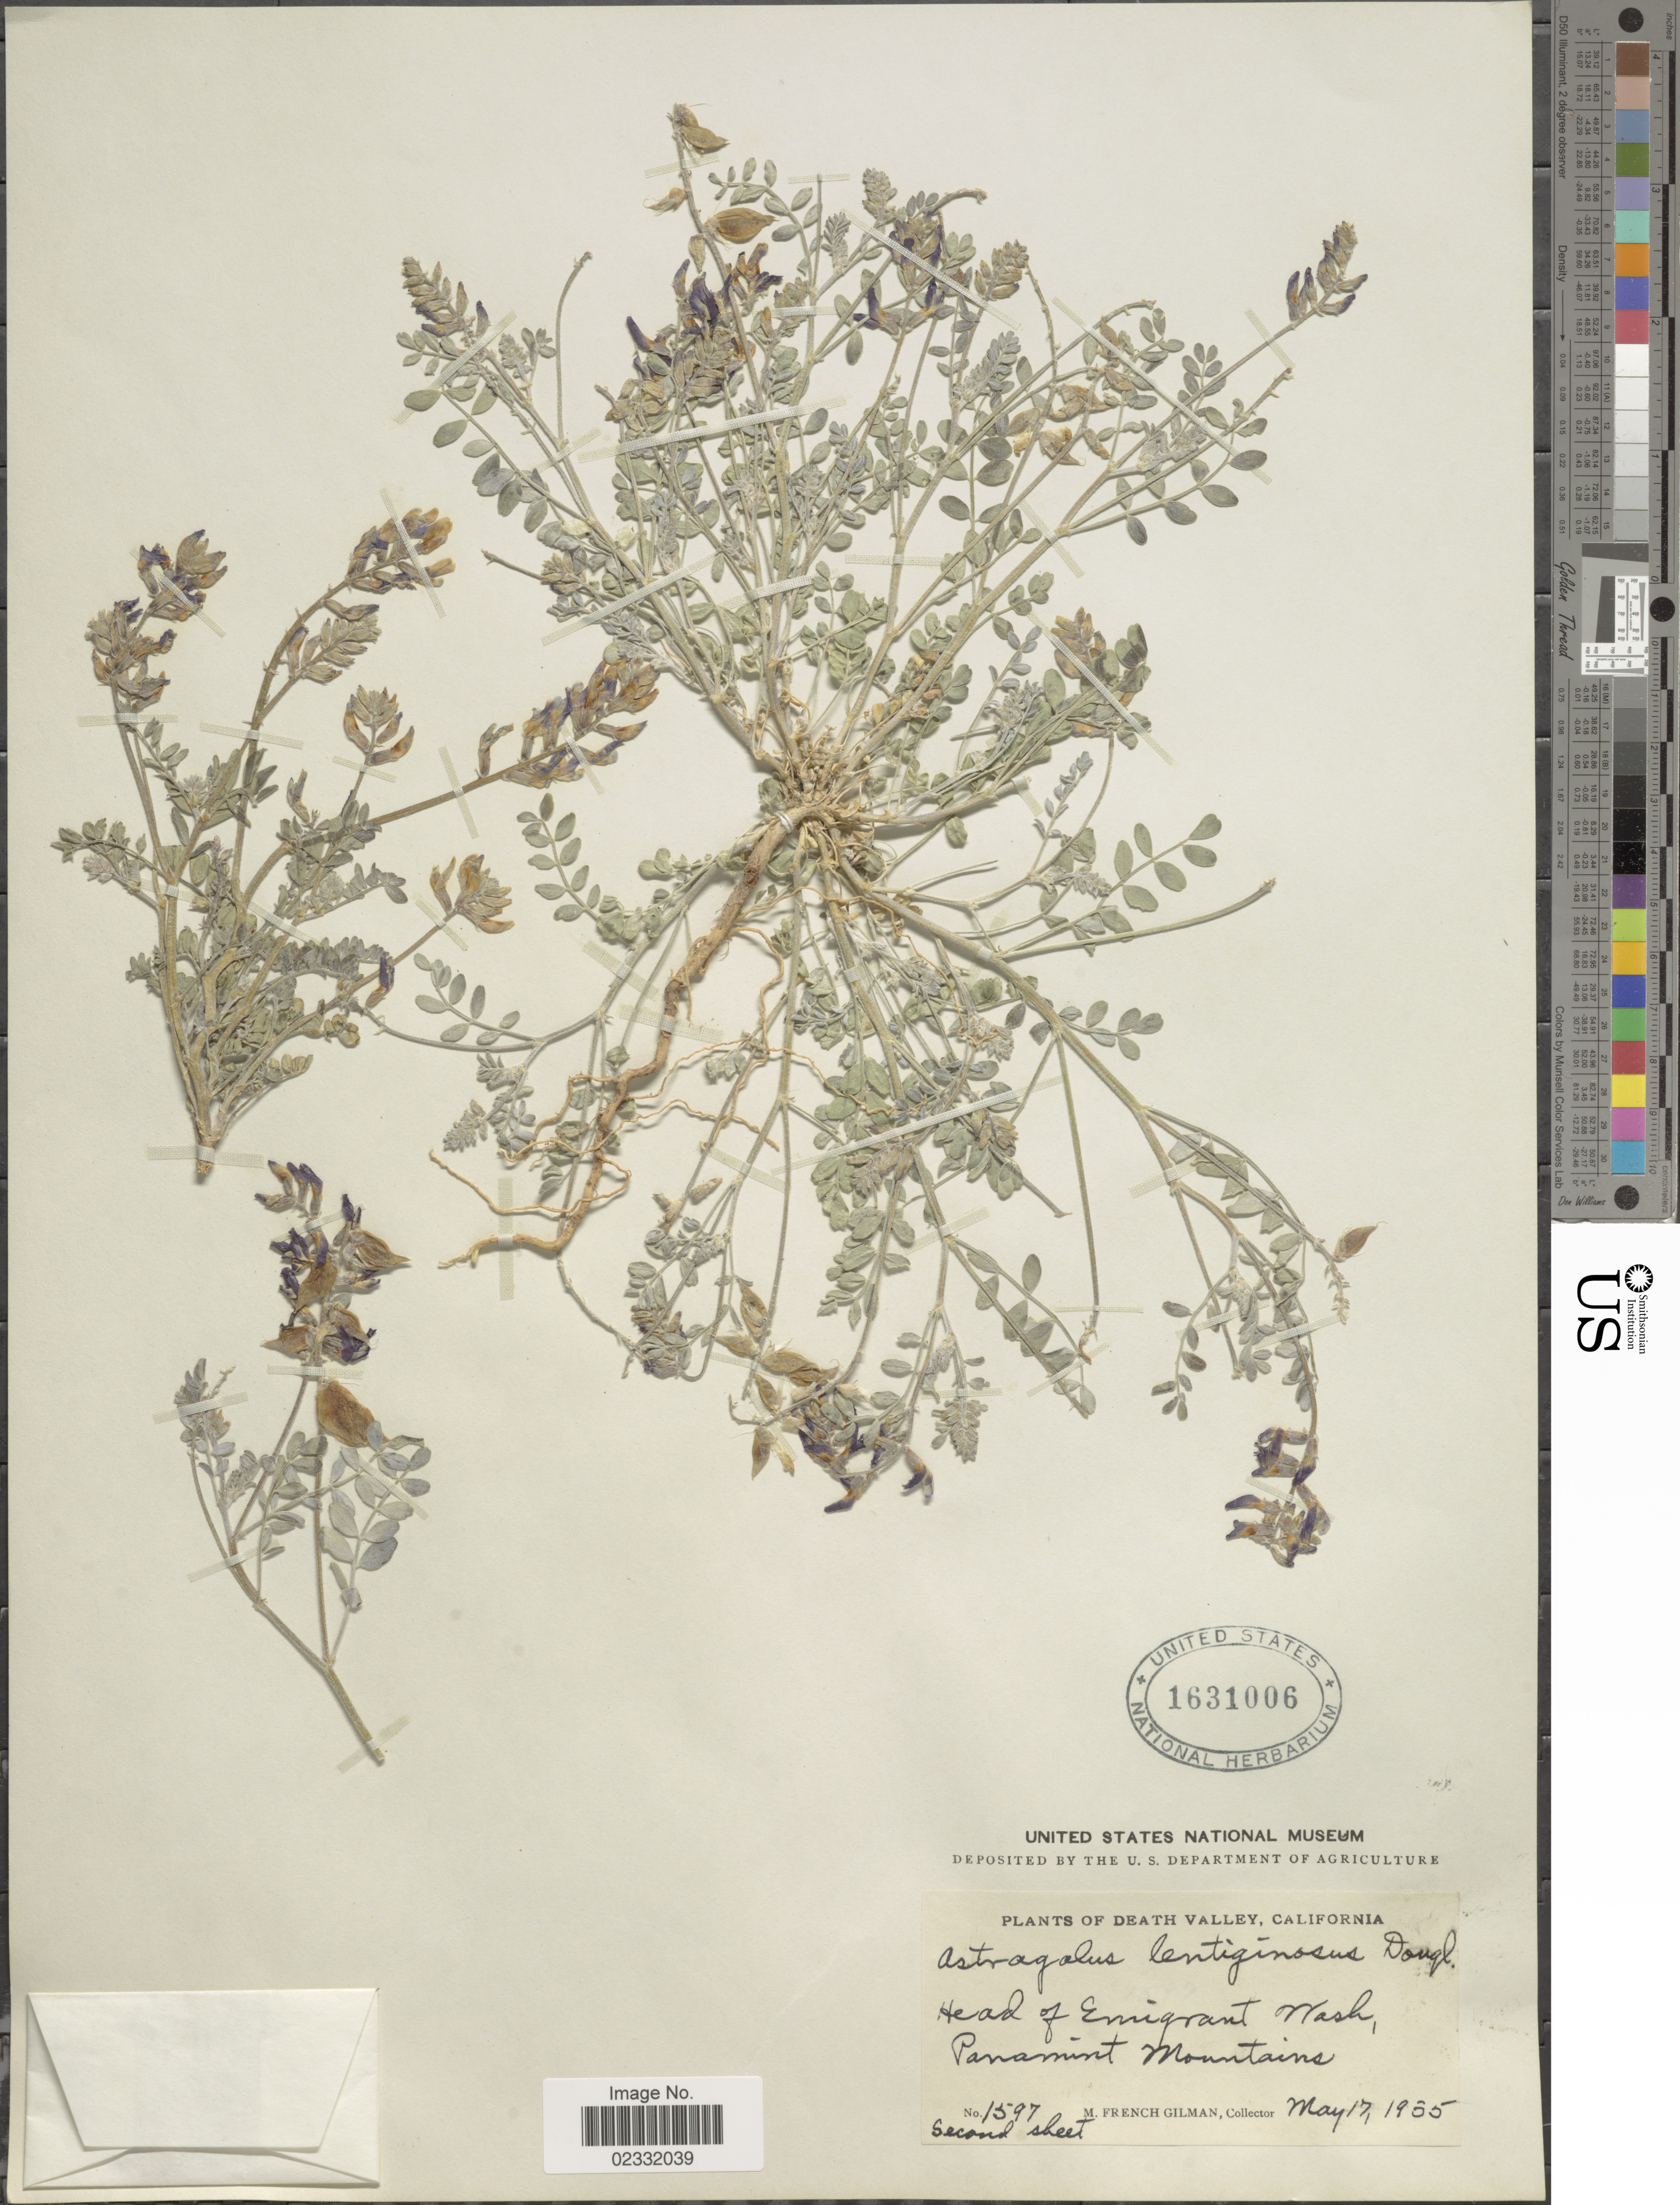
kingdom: Plantae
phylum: Tracheophyta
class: Magnoliopsida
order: Fabales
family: Fabaceae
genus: Astragalus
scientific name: Astragalus lentiginosus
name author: Douglas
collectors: M. F. Gilman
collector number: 1597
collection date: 1935-05-17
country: United States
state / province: California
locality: Death Valley, Head of Emigrant Wash, Panamint Mountains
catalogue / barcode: US 1631006